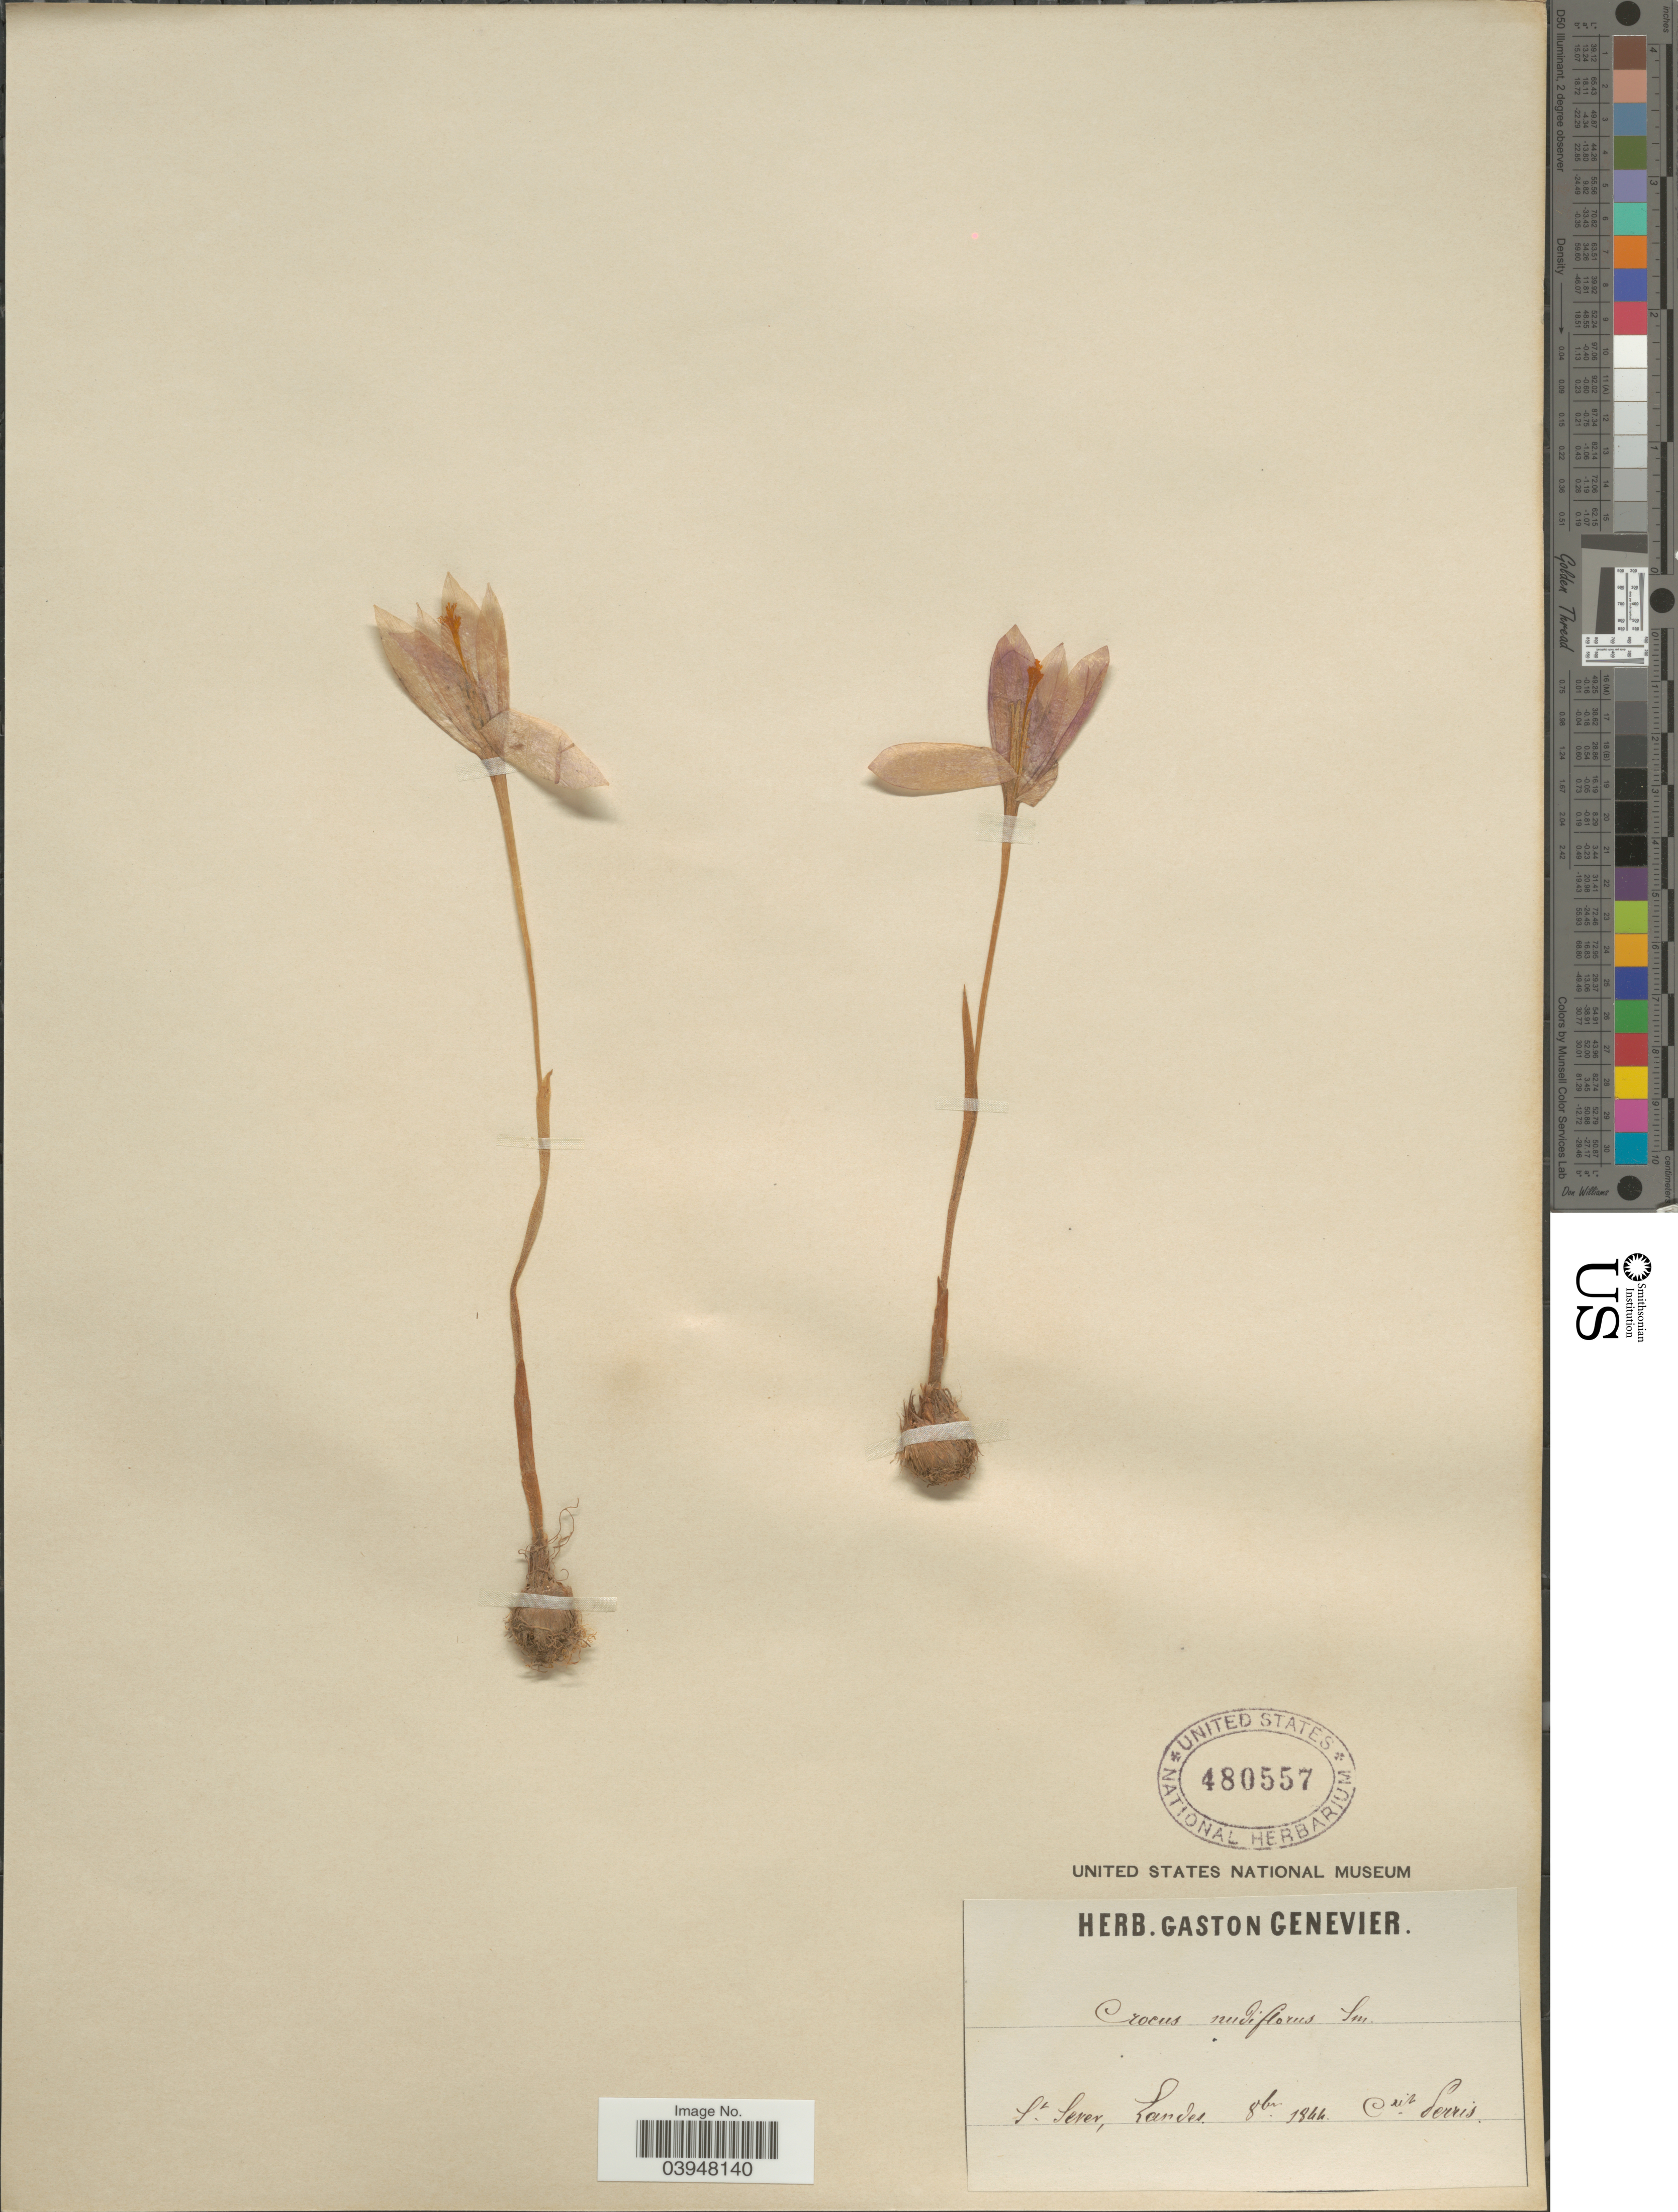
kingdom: Plantae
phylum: Tracheophyta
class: Liliopsida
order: Asparagales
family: Iridaceae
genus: Crocus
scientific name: Crocus nudiflorus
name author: Sm.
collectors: ex herb. G. Genevier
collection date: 1844-10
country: France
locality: St. Lever, Landes. Csit Serris.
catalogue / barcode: US 480557